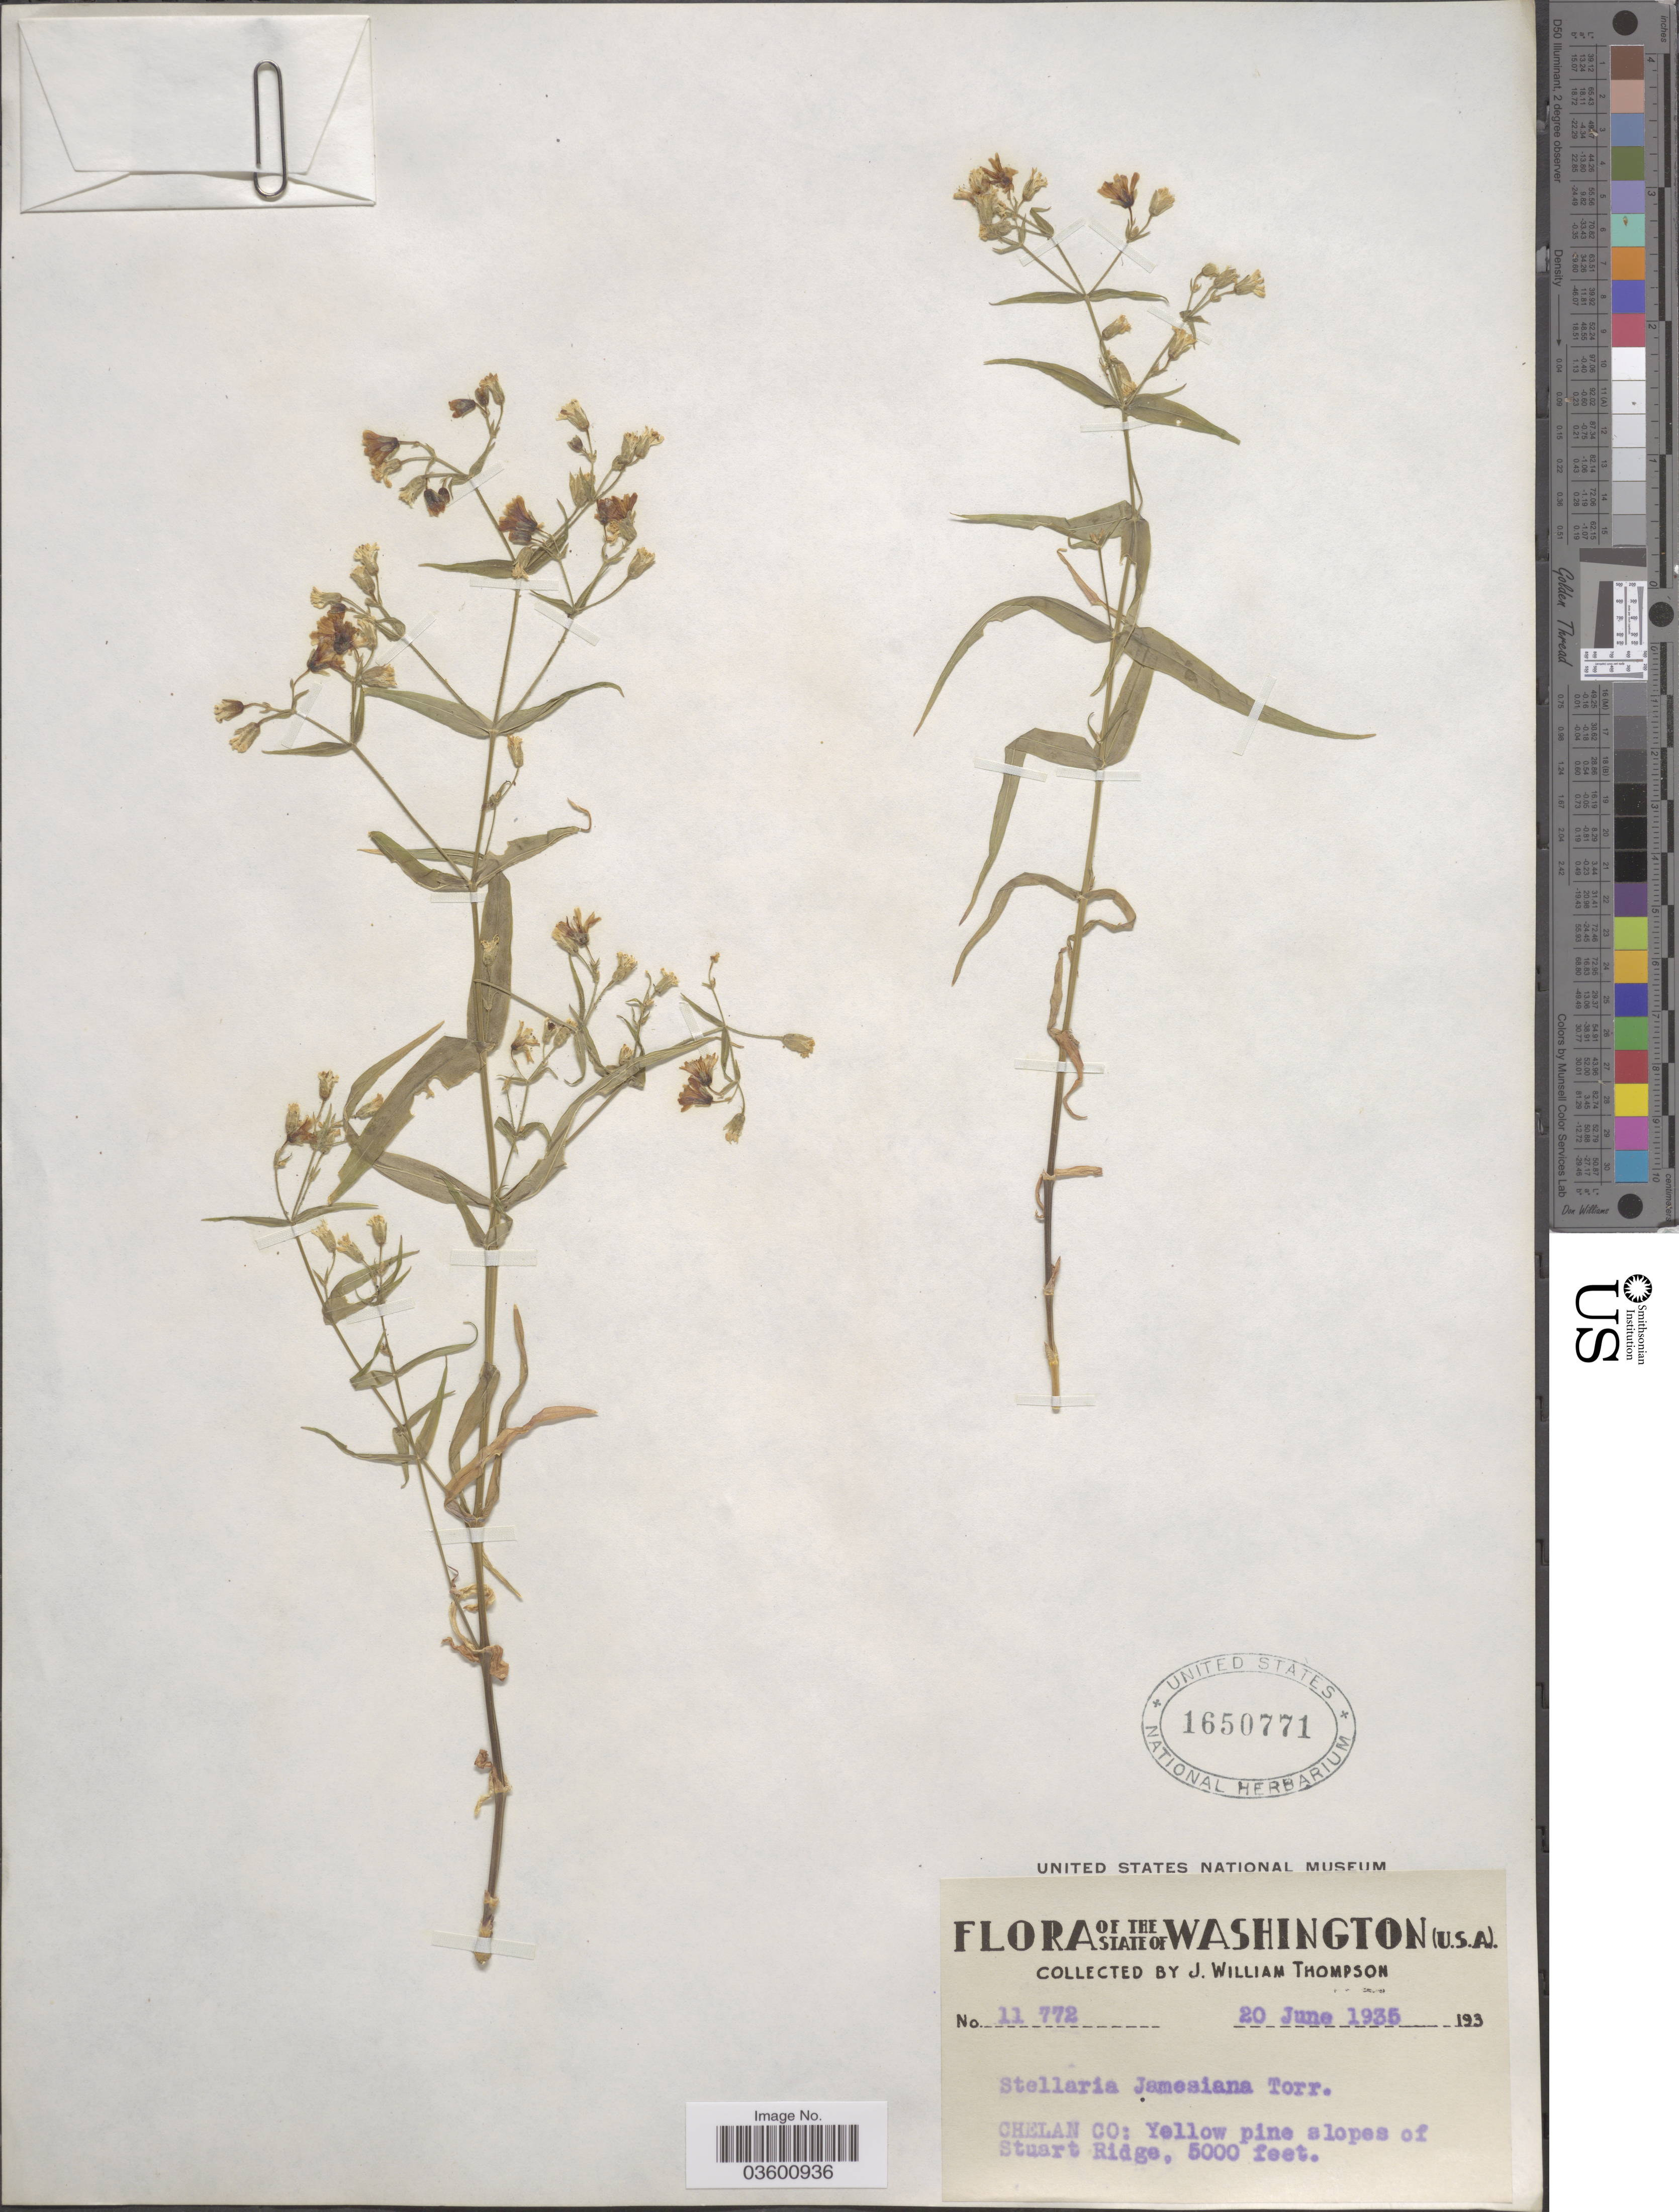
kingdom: Plantae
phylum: Tracheophyta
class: Magnoliopsida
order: Caryophyllales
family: Caryophyllaceae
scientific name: Torreyostellaria jamesiana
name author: (Torr.) Gang Yao et al.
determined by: Strong, M. T., (US), Smithsonian Institution - National Museum of Natural History (UNITED STATES)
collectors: J. W. Thompson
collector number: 11772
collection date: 1935-06-20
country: United States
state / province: Washington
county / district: Chelan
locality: Chelan Co: Yellow pine slopes of Stuart Ridge.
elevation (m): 1524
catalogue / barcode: US 1650771